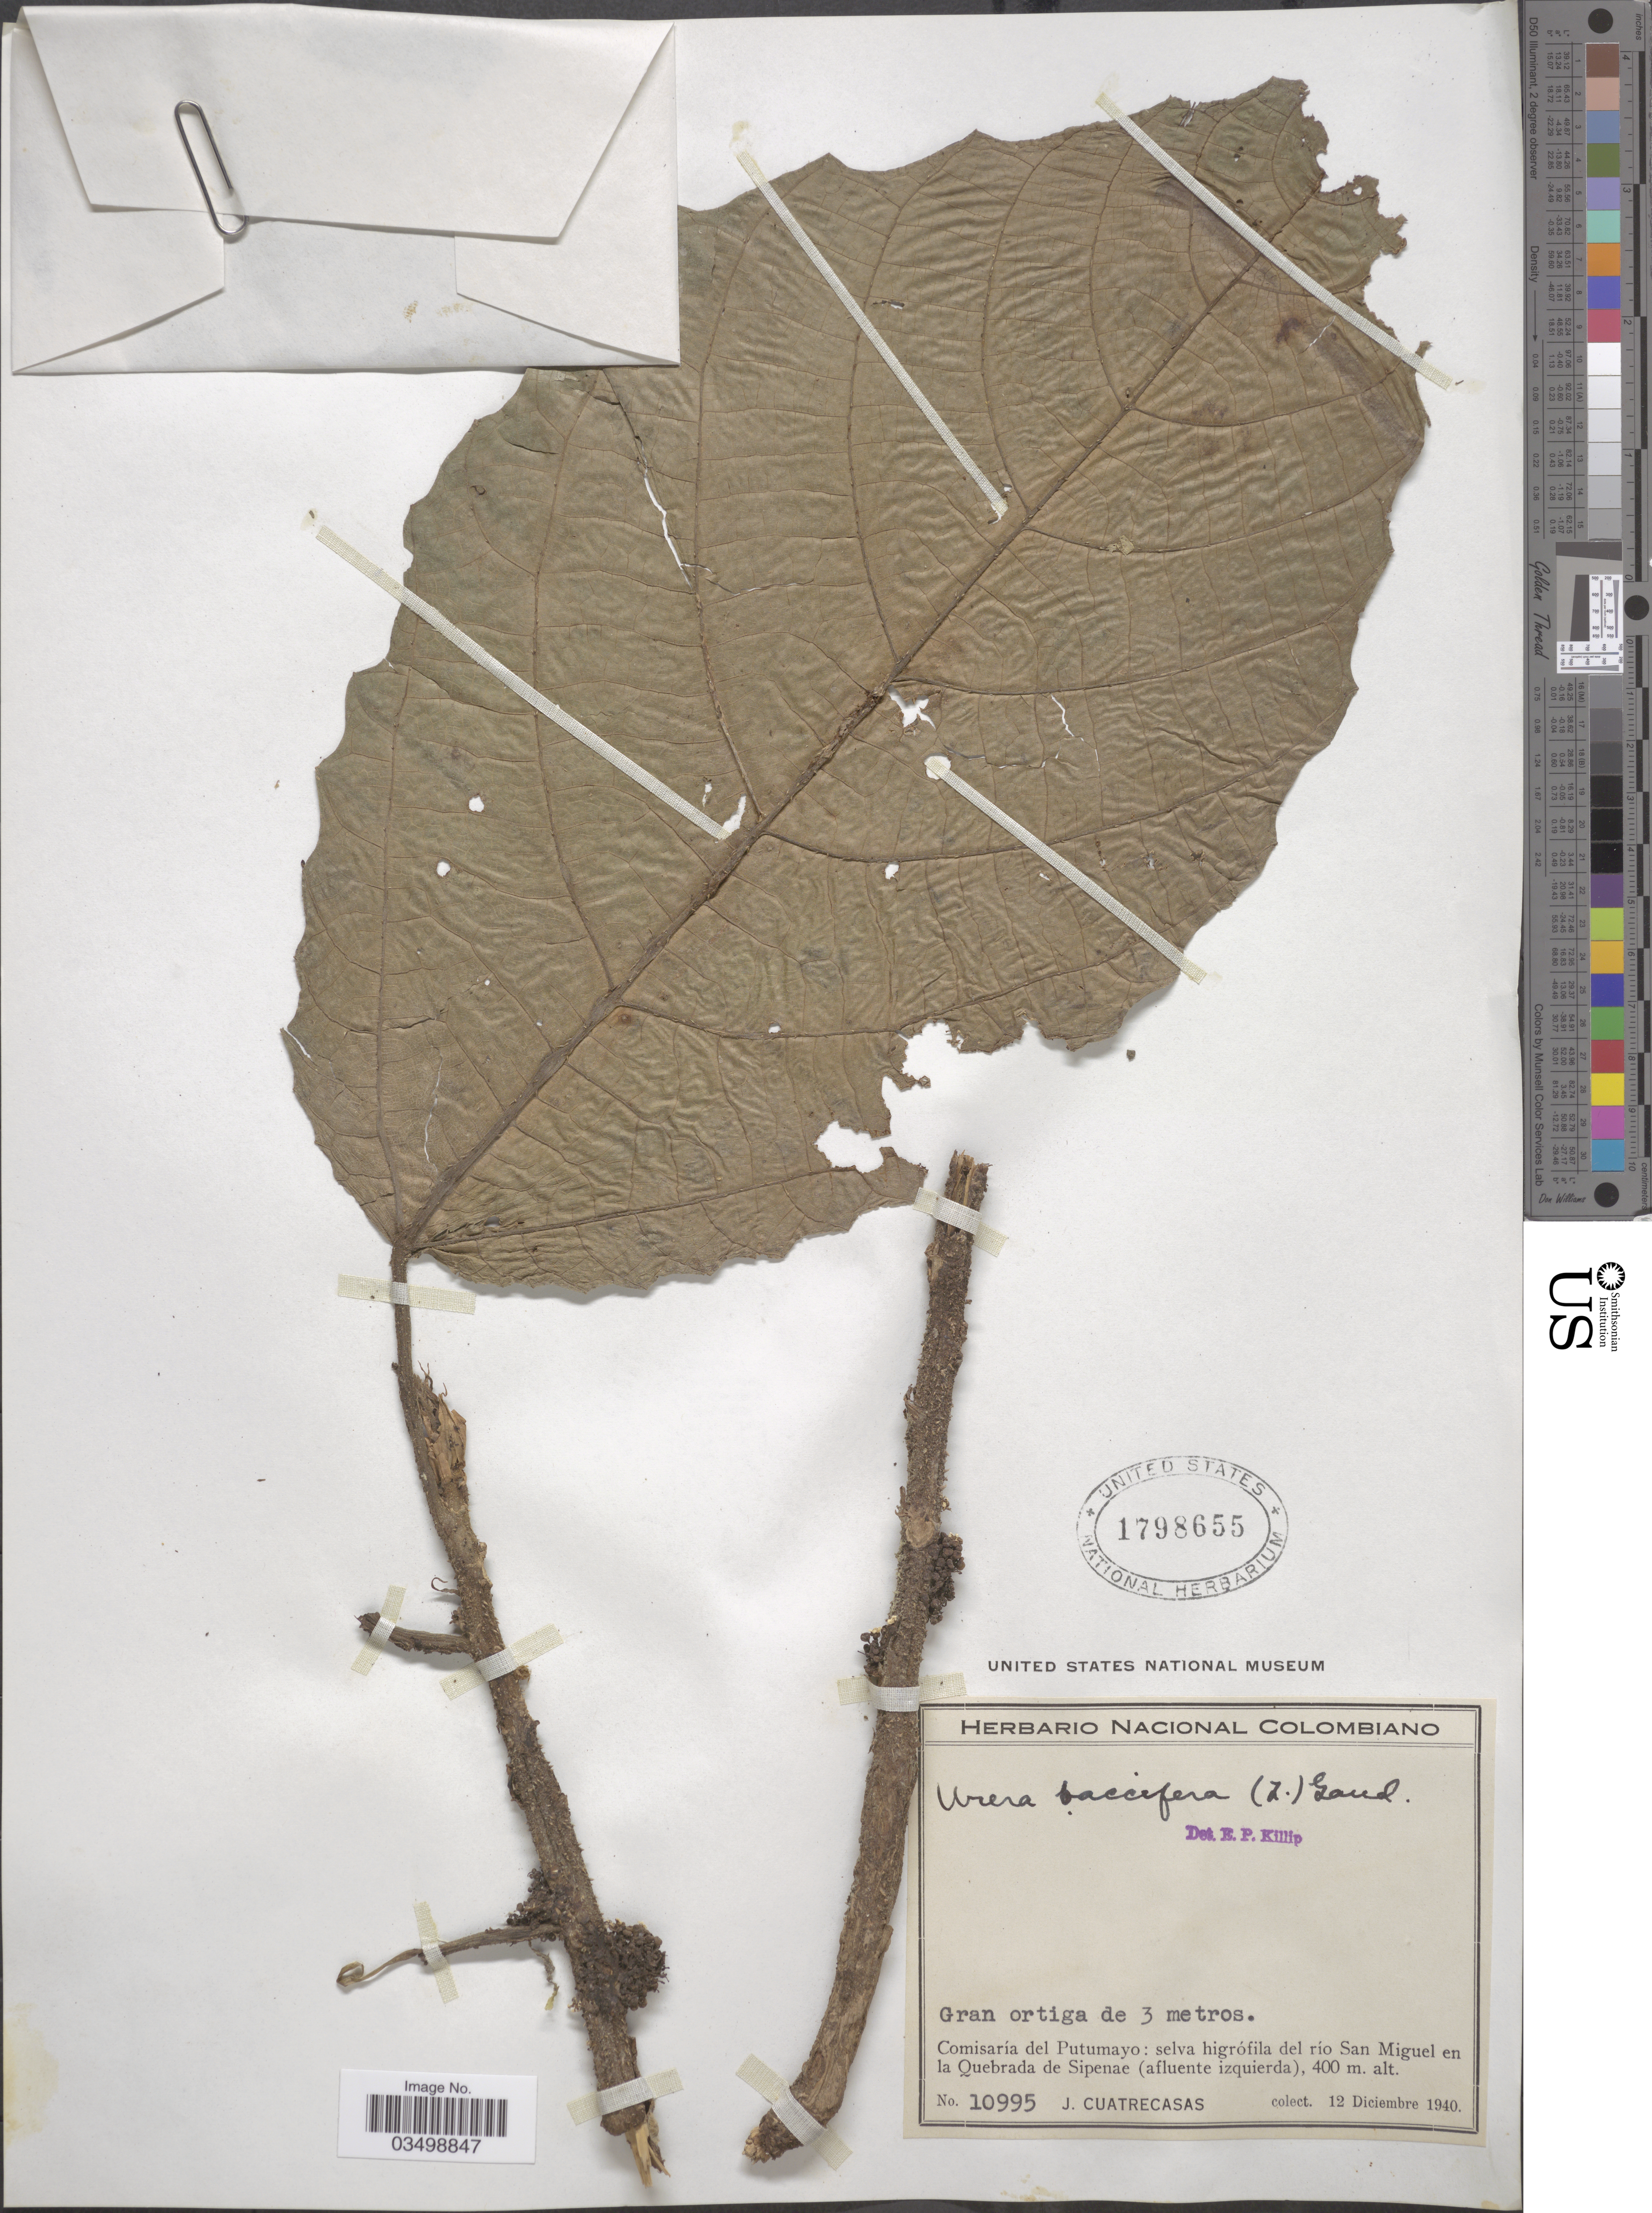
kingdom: Plantae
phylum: Tracheophyta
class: Magnoliopsida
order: Rosales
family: Urticaceae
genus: Urera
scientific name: Urera baccifera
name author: (L.) Gaudich. ex Wedd.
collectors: J. Cuatrecasas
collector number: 10995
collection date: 1940-12-12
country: Colombia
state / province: Putumayo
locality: Comisaría del Putumayo; selva higrófila del río San Miguel en la Quebrada de Sipenae (afluente izquierda).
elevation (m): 400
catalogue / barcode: US 1798655